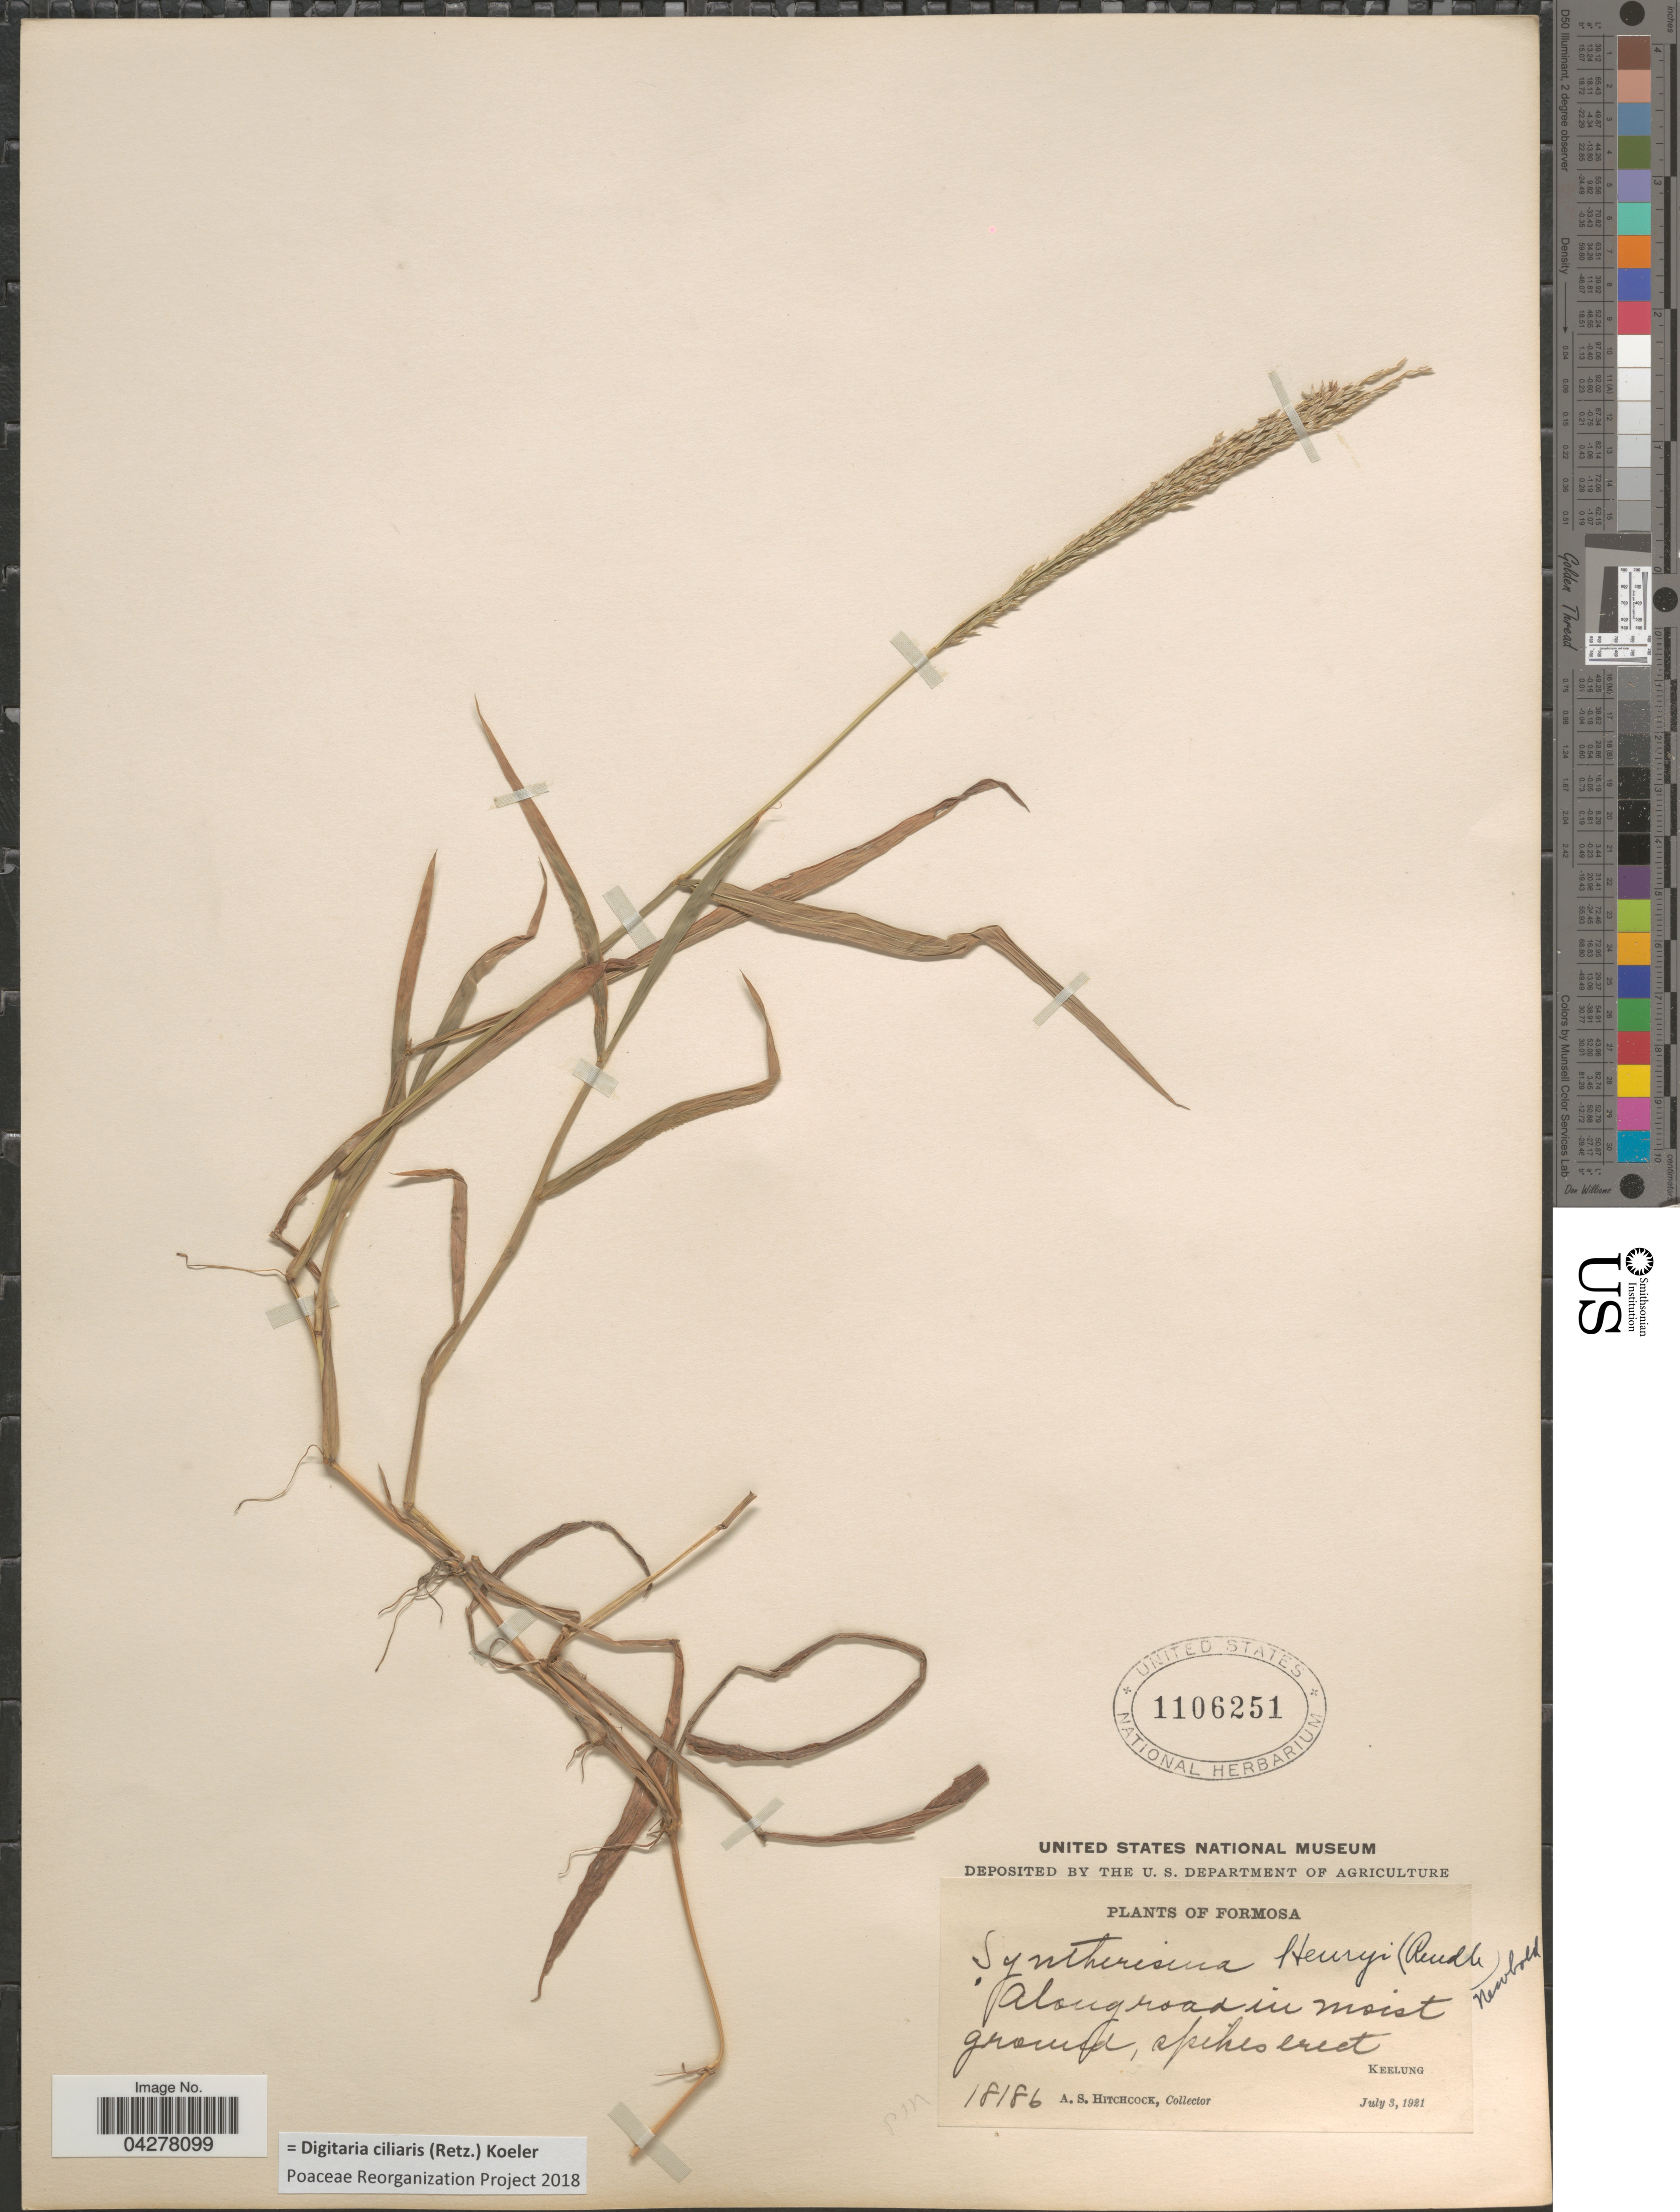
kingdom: Plantae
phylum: Tracheophyta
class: Liliopsida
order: Poales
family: Poaceae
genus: Digitaria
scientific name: Digitaria ciliaris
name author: (Retz.) Koeler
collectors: A. S. Hitchcock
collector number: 18186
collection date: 1921-07-03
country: Taiwan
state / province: Keelung City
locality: Formosa. Along road in moist ground, spikes erect. Keelung.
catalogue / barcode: US 1106251